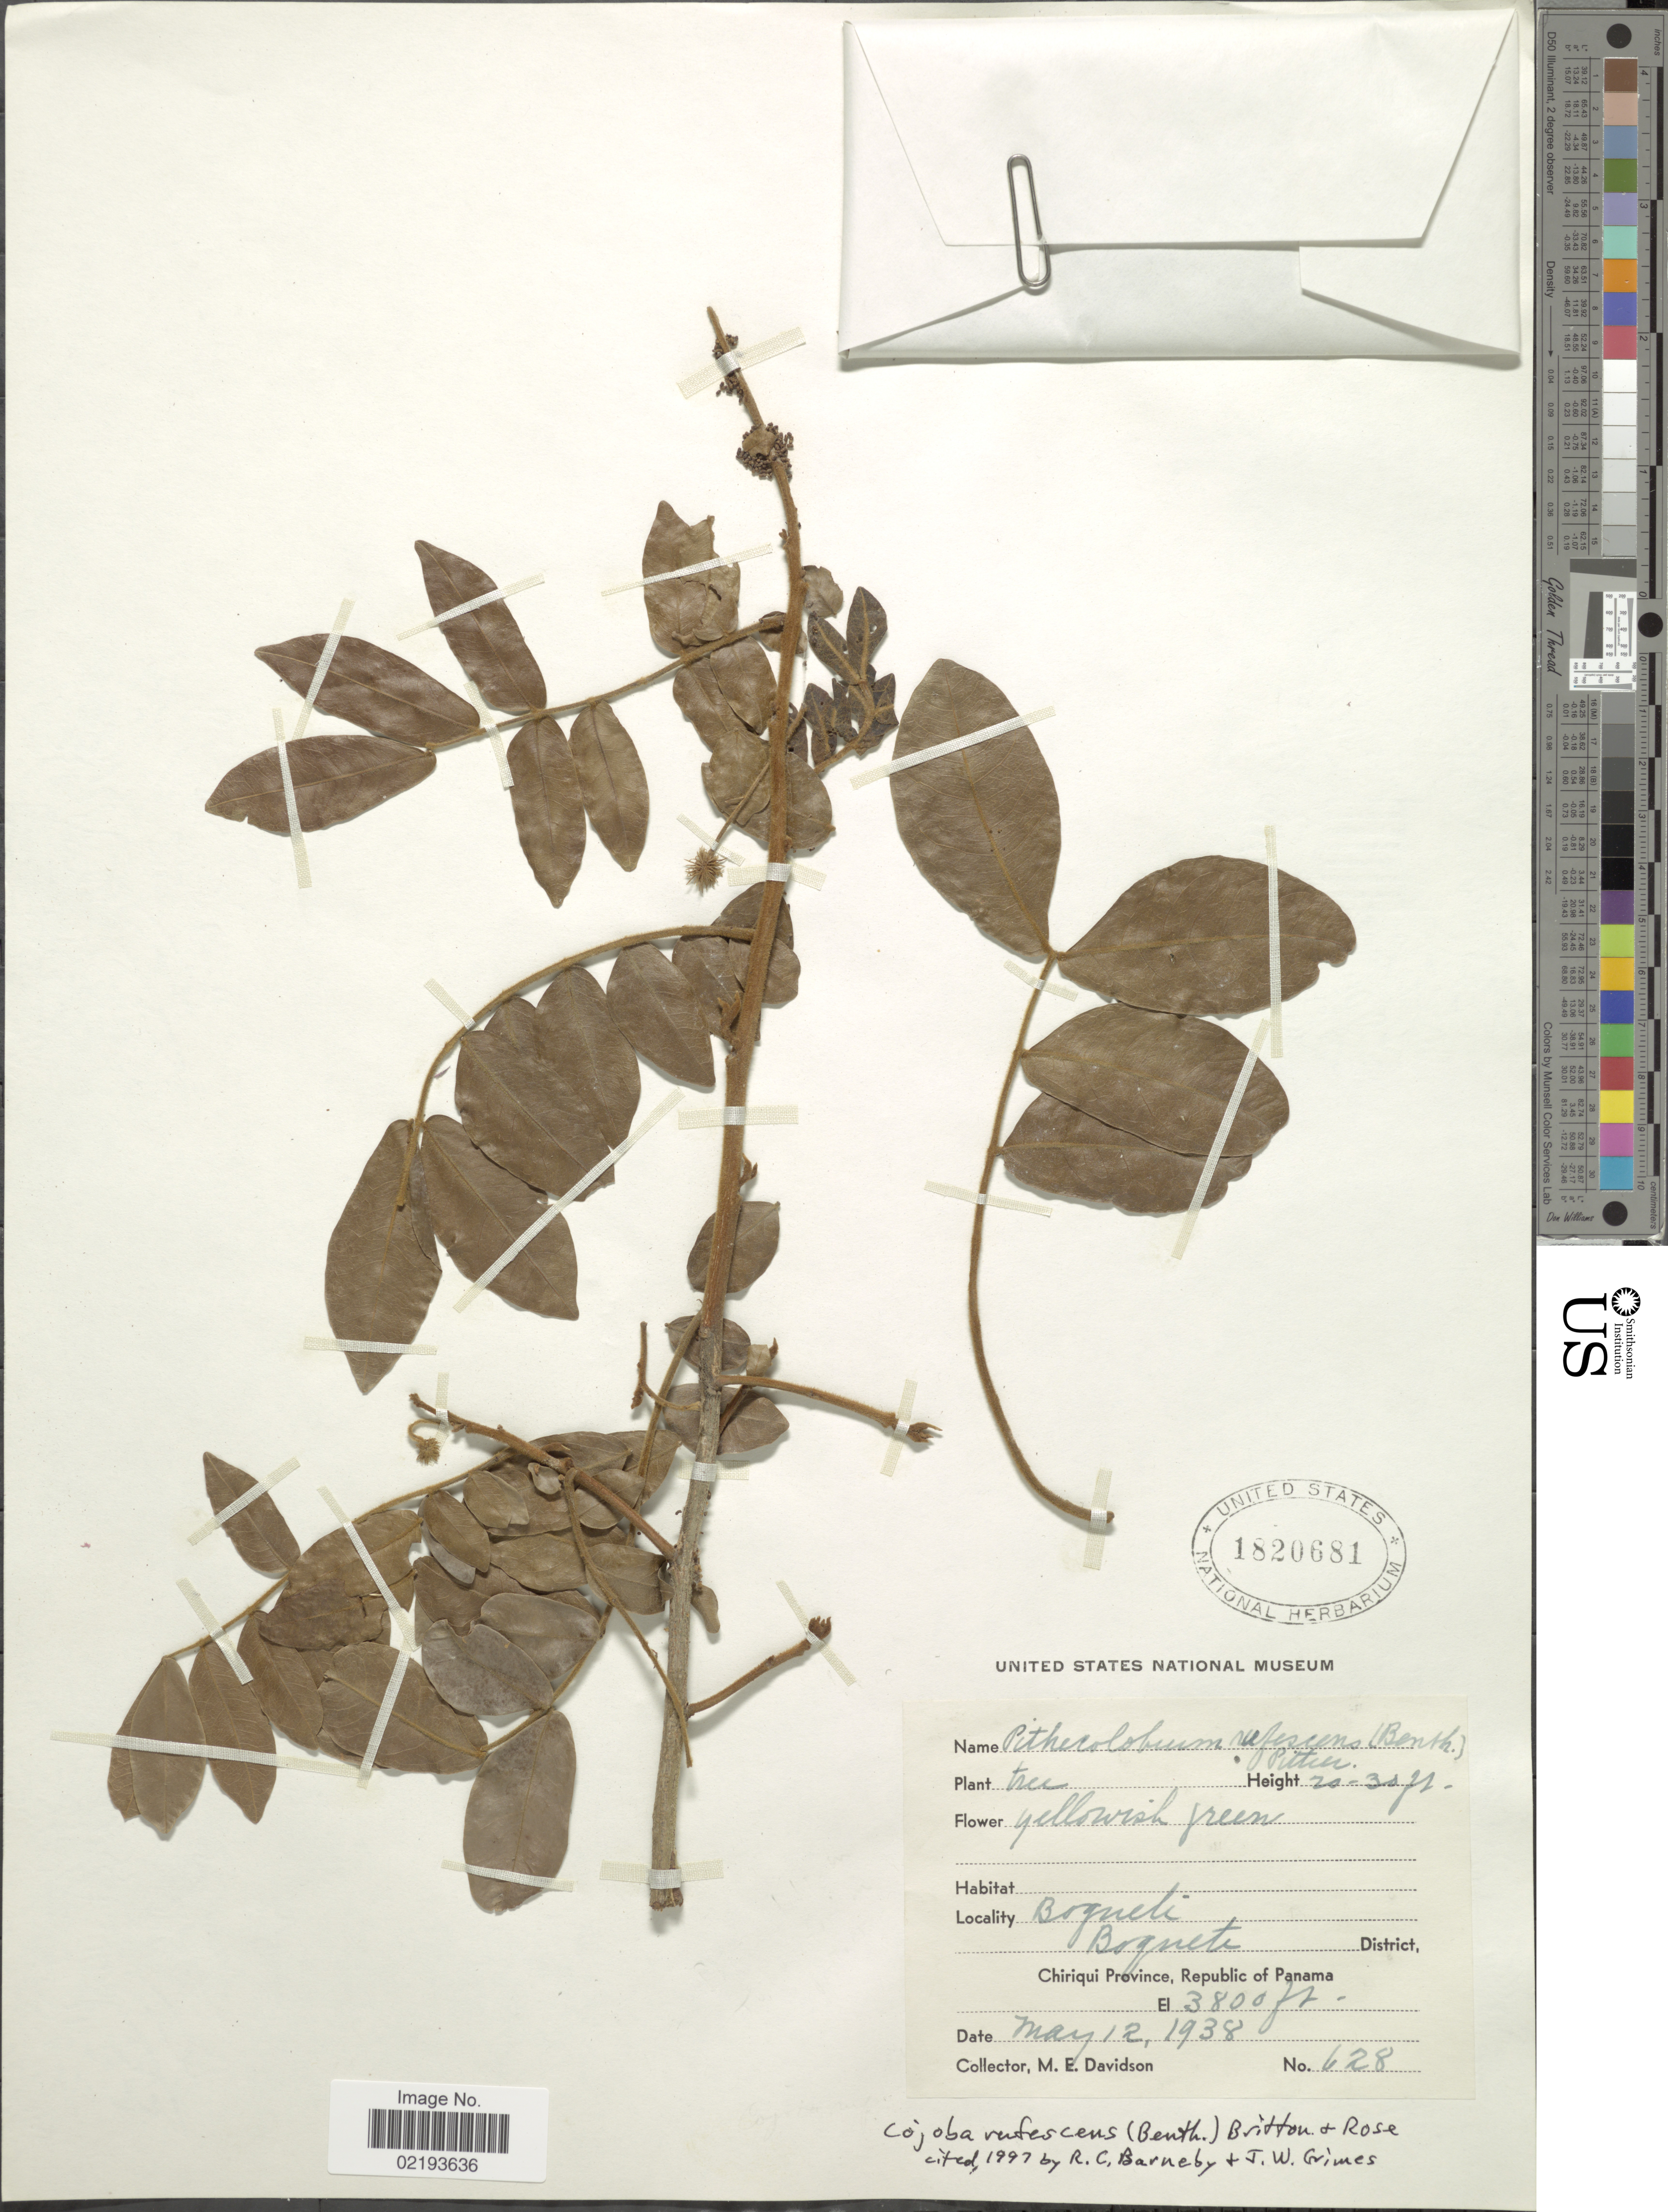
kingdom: Plantae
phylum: Tracheophyta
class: Magnoliopsida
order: Fabales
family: Fabaceae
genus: Cojoba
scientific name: Cojoba rufescens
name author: (Benth.) Britton & Rose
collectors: M. E. Davidson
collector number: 628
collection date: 1938-05-12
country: Panama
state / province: Chiriqui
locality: Boquete, Boquete District, Republic of Panama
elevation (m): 1158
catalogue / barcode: US 1820681